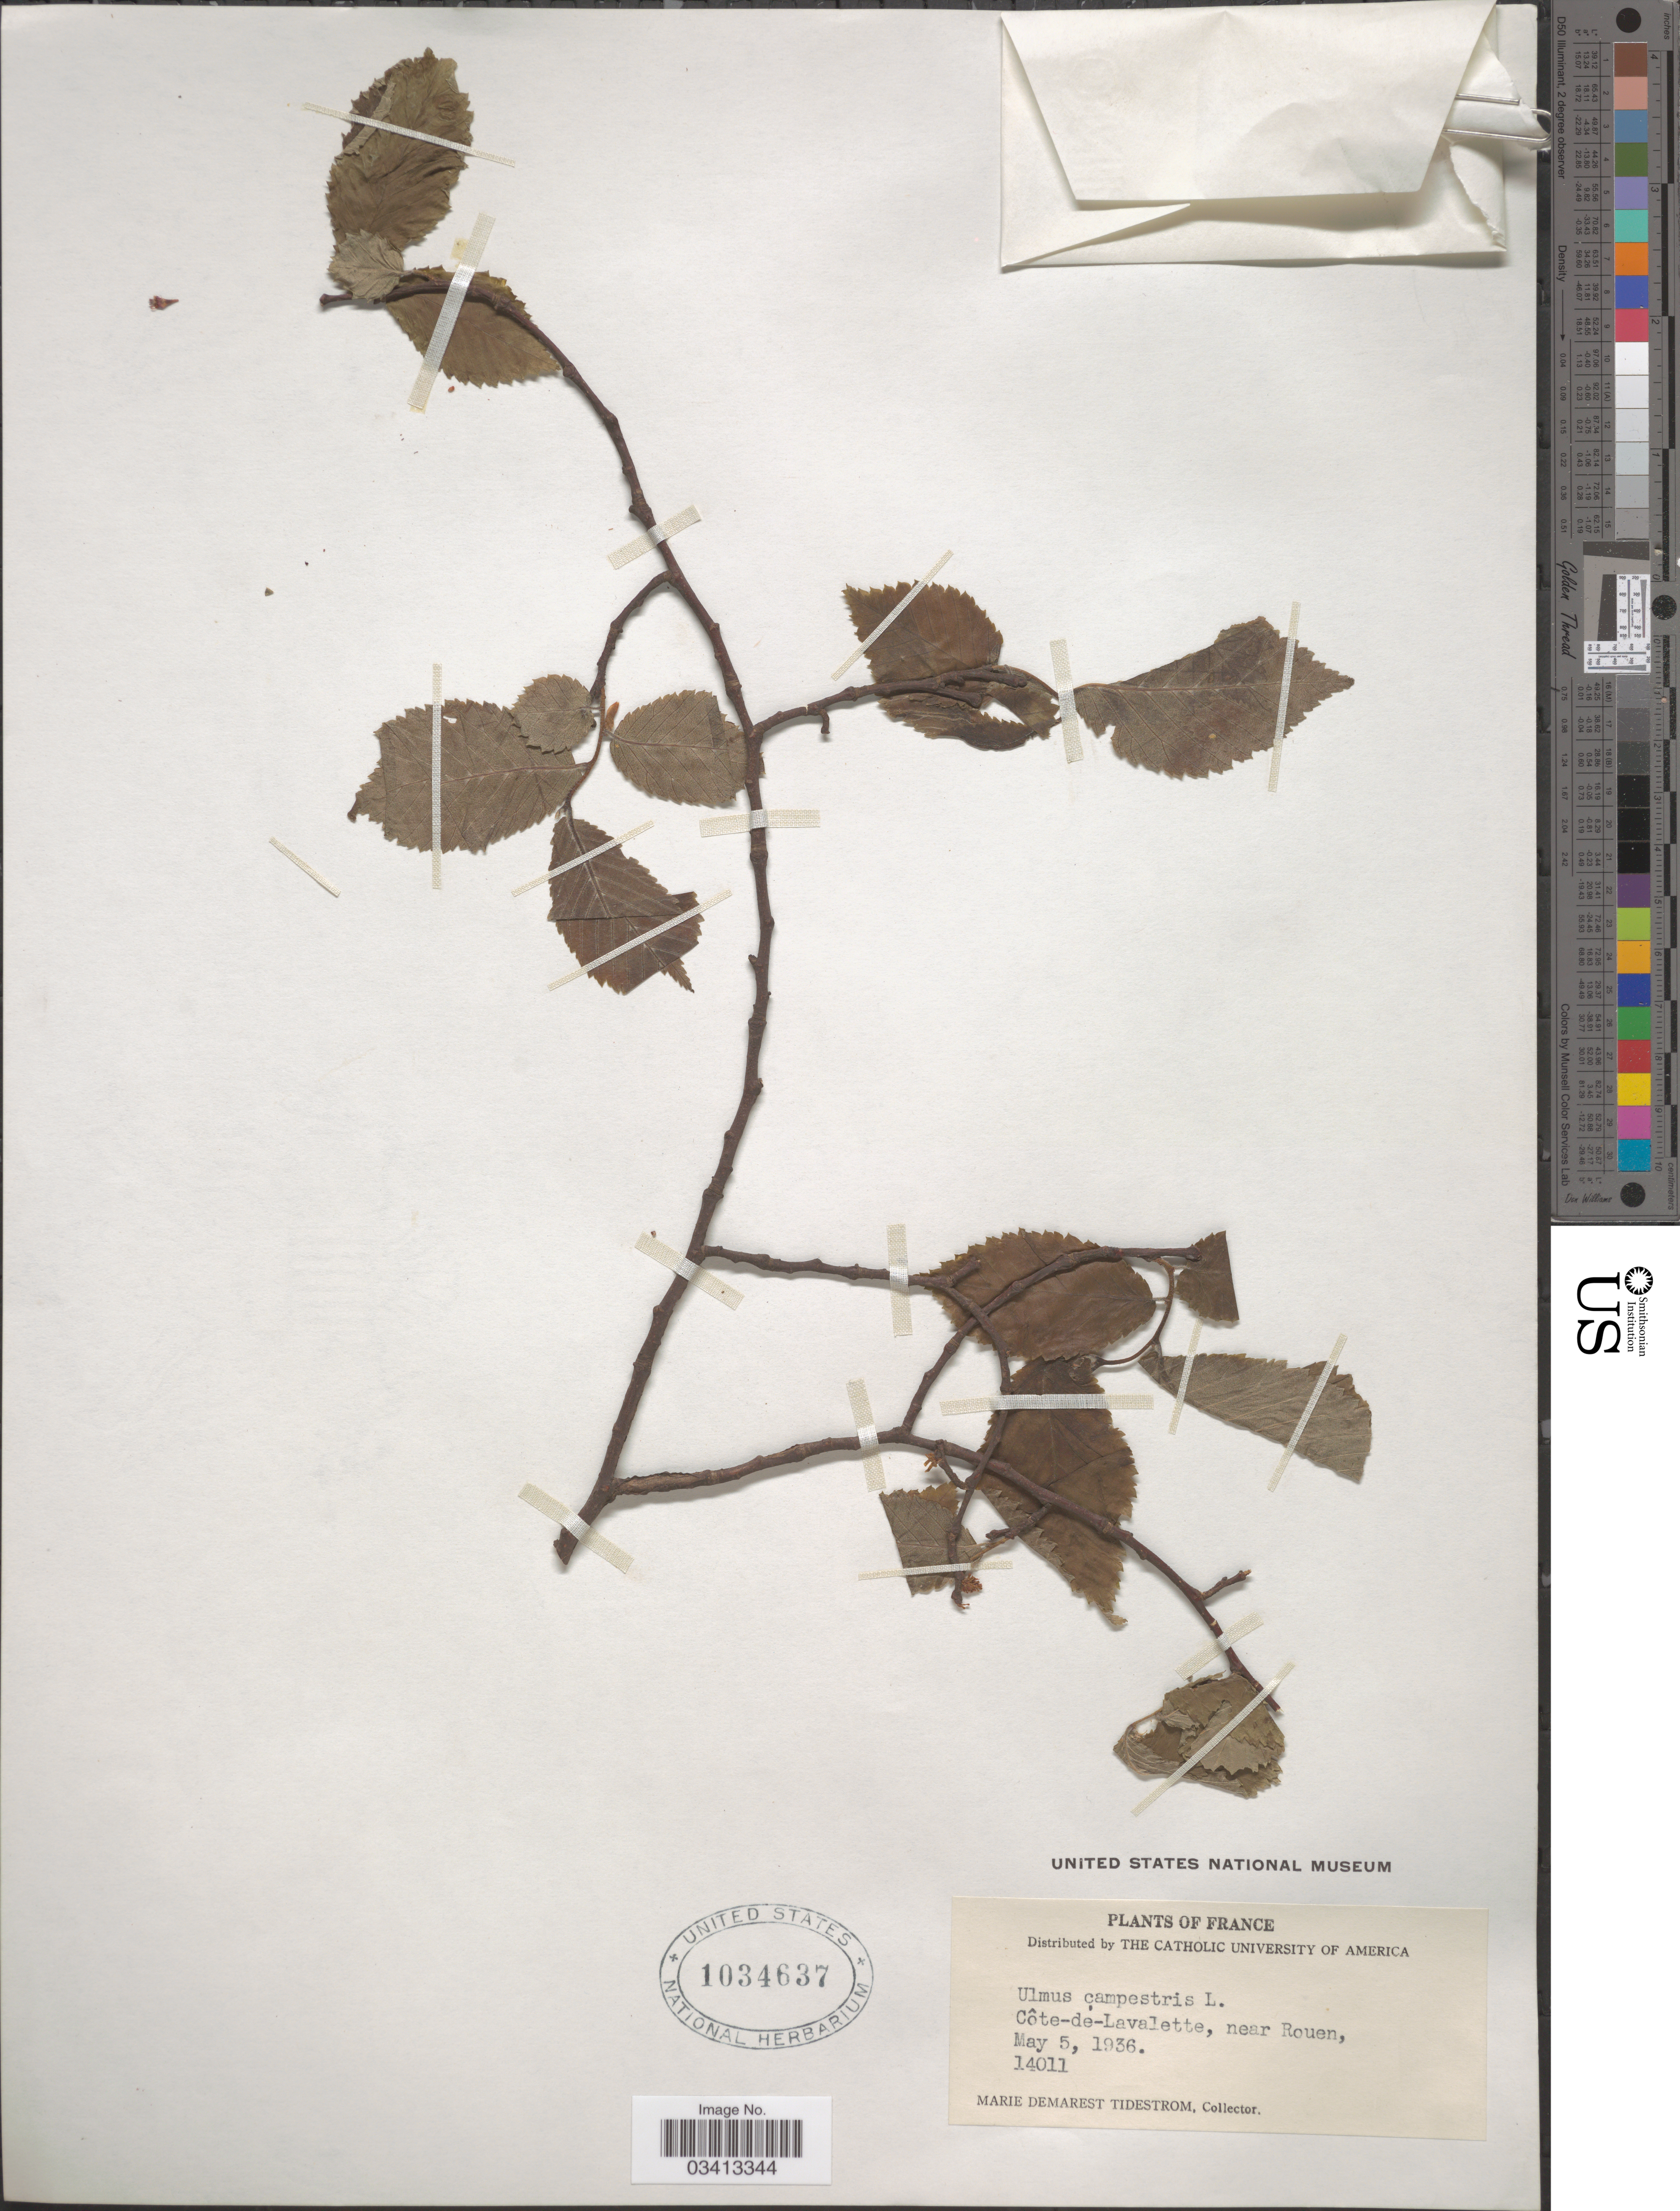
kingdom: Plantae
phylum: Tracheophyta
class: Magnoliopsida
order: Rosales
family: Ulmaceae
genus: Ulmus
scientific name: Ulmus campestris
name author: L.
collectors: M. Tidestrom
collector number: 14011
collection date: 1936-05-05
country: France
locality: Côte-de-Lavalette, near Rouen.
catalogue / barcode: US 1034637